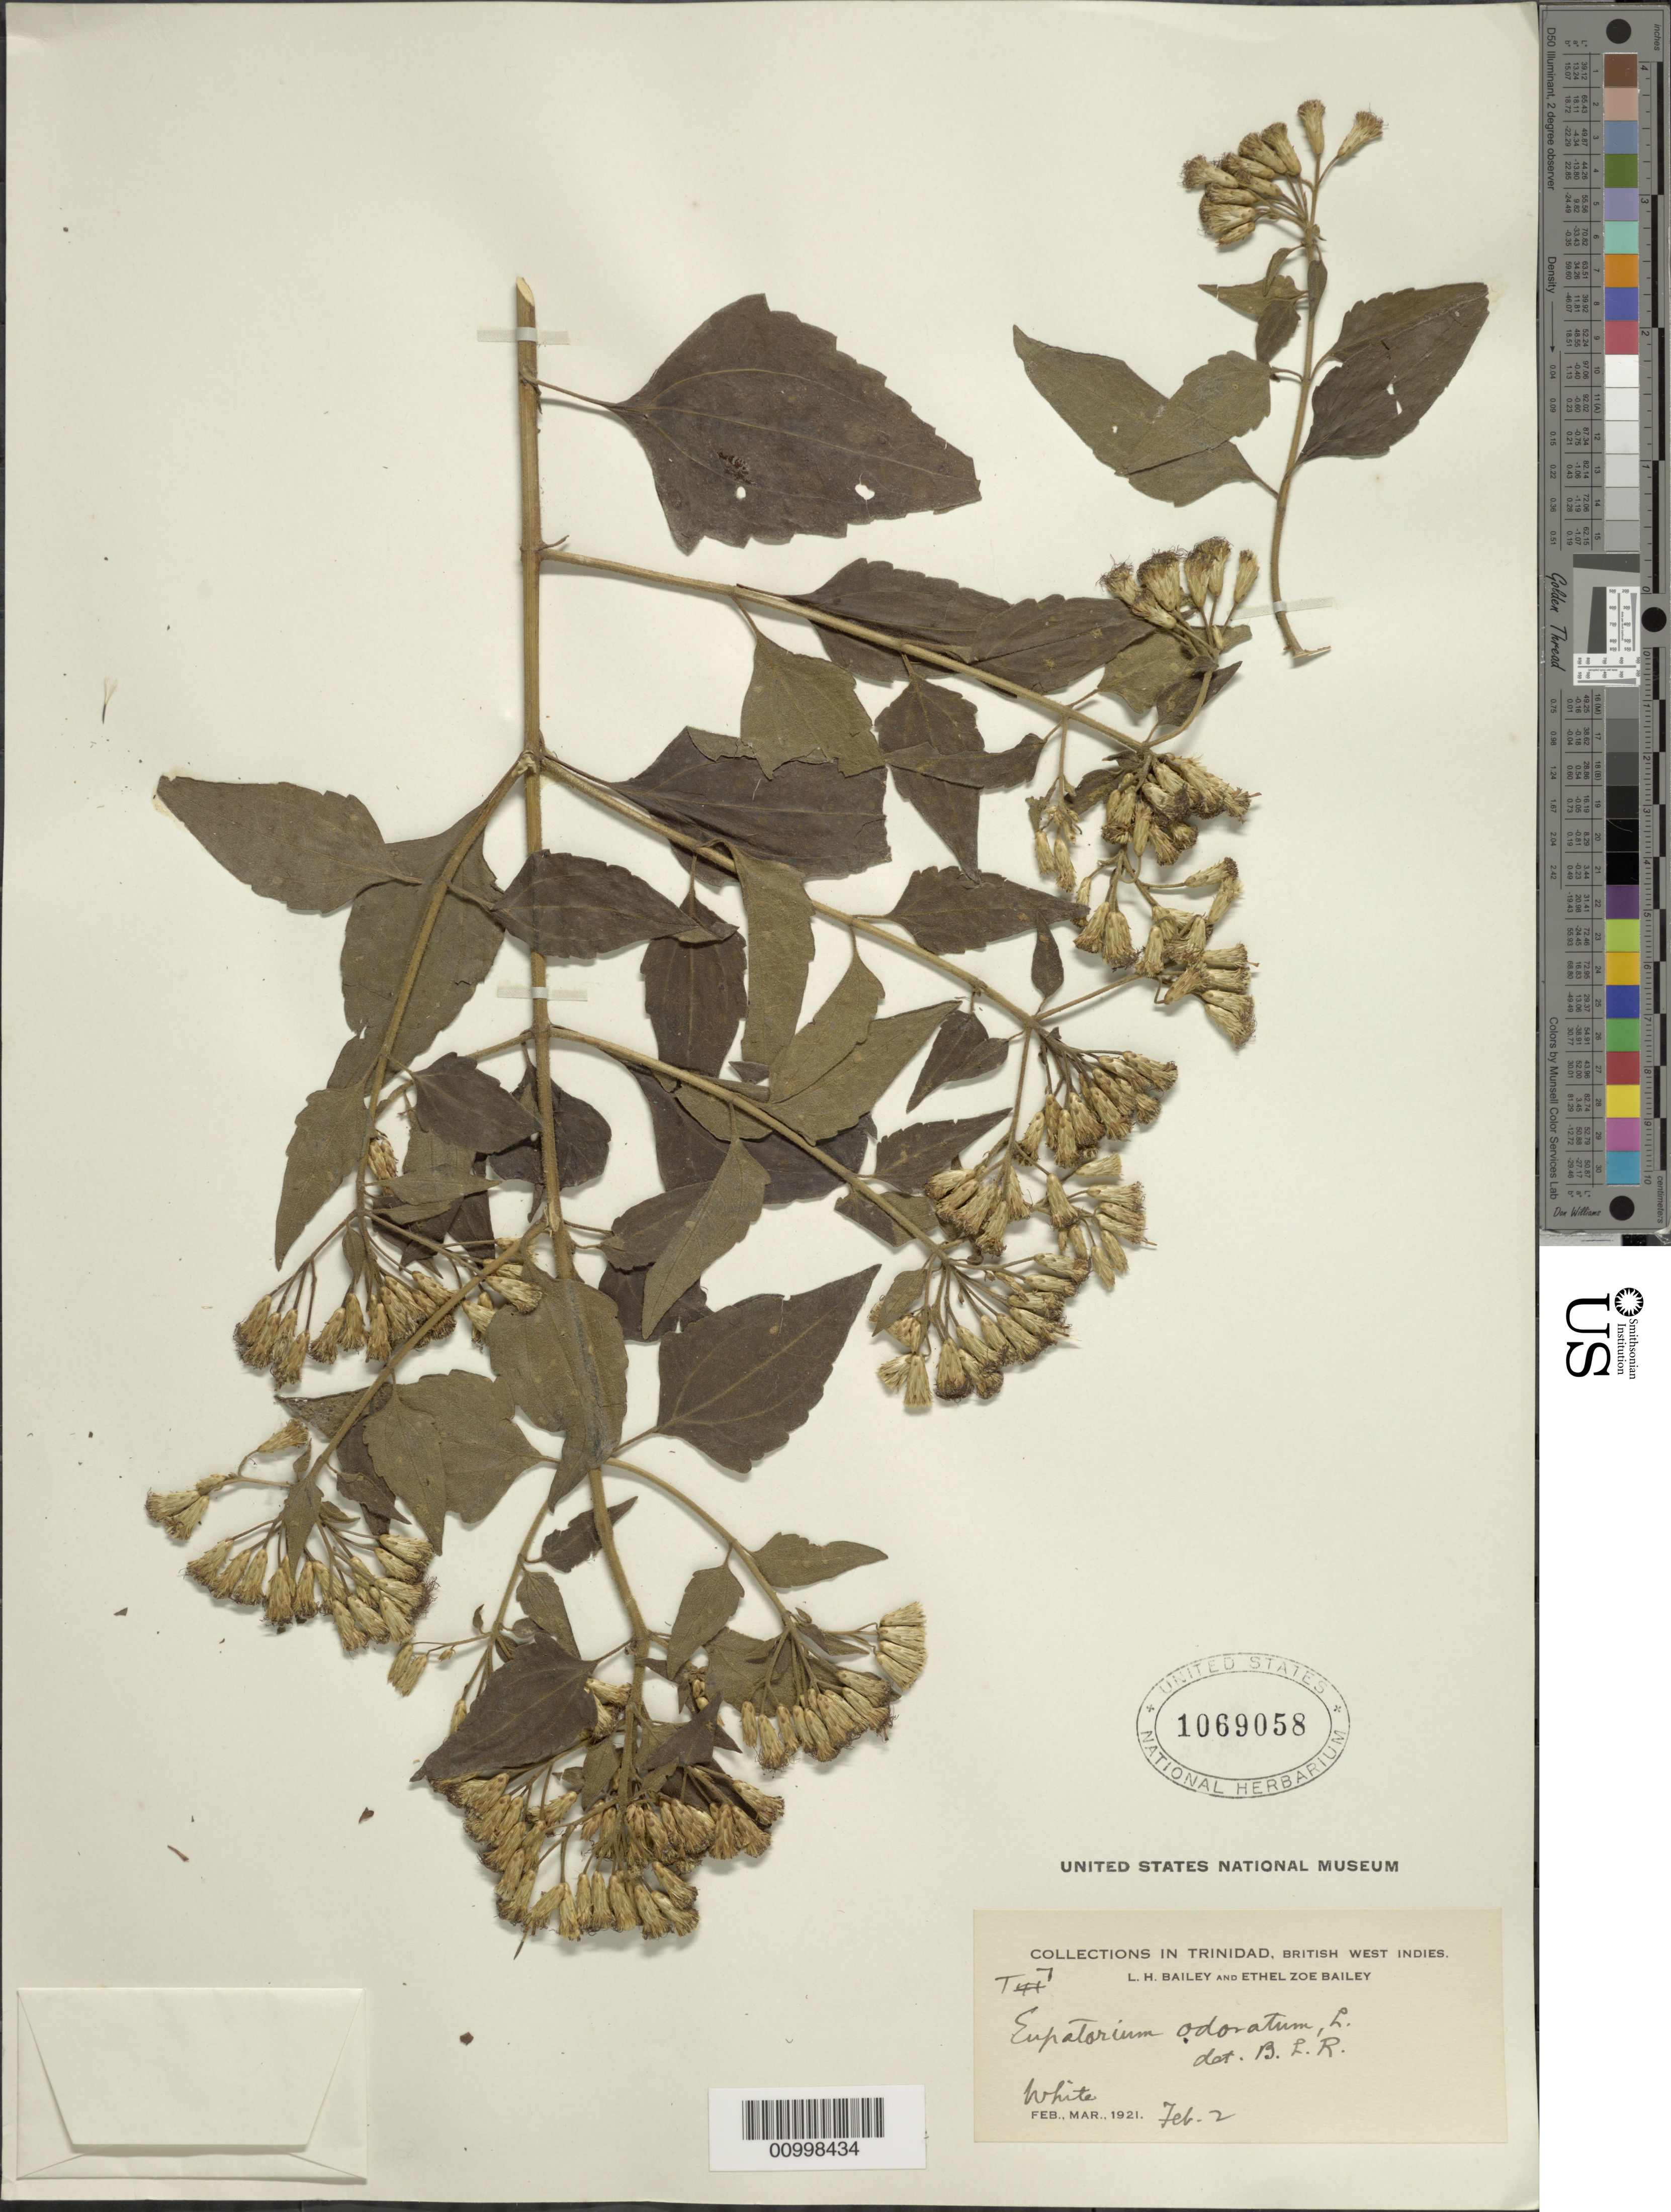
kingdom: Plantae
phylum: Tracheophyta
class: Magnoliopsida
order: Asterales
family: Asteraceae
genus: Chromolaena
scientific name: Chromolaena odorata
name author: (L.) R.M. King & H. Rob.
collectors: L. H. Bailey & E. Z. Bailey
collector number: T7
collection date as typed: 02 Feb 1921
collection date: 1921-02-02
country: Trinidad and Tobago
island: Trinidad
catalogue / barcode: US 1069058